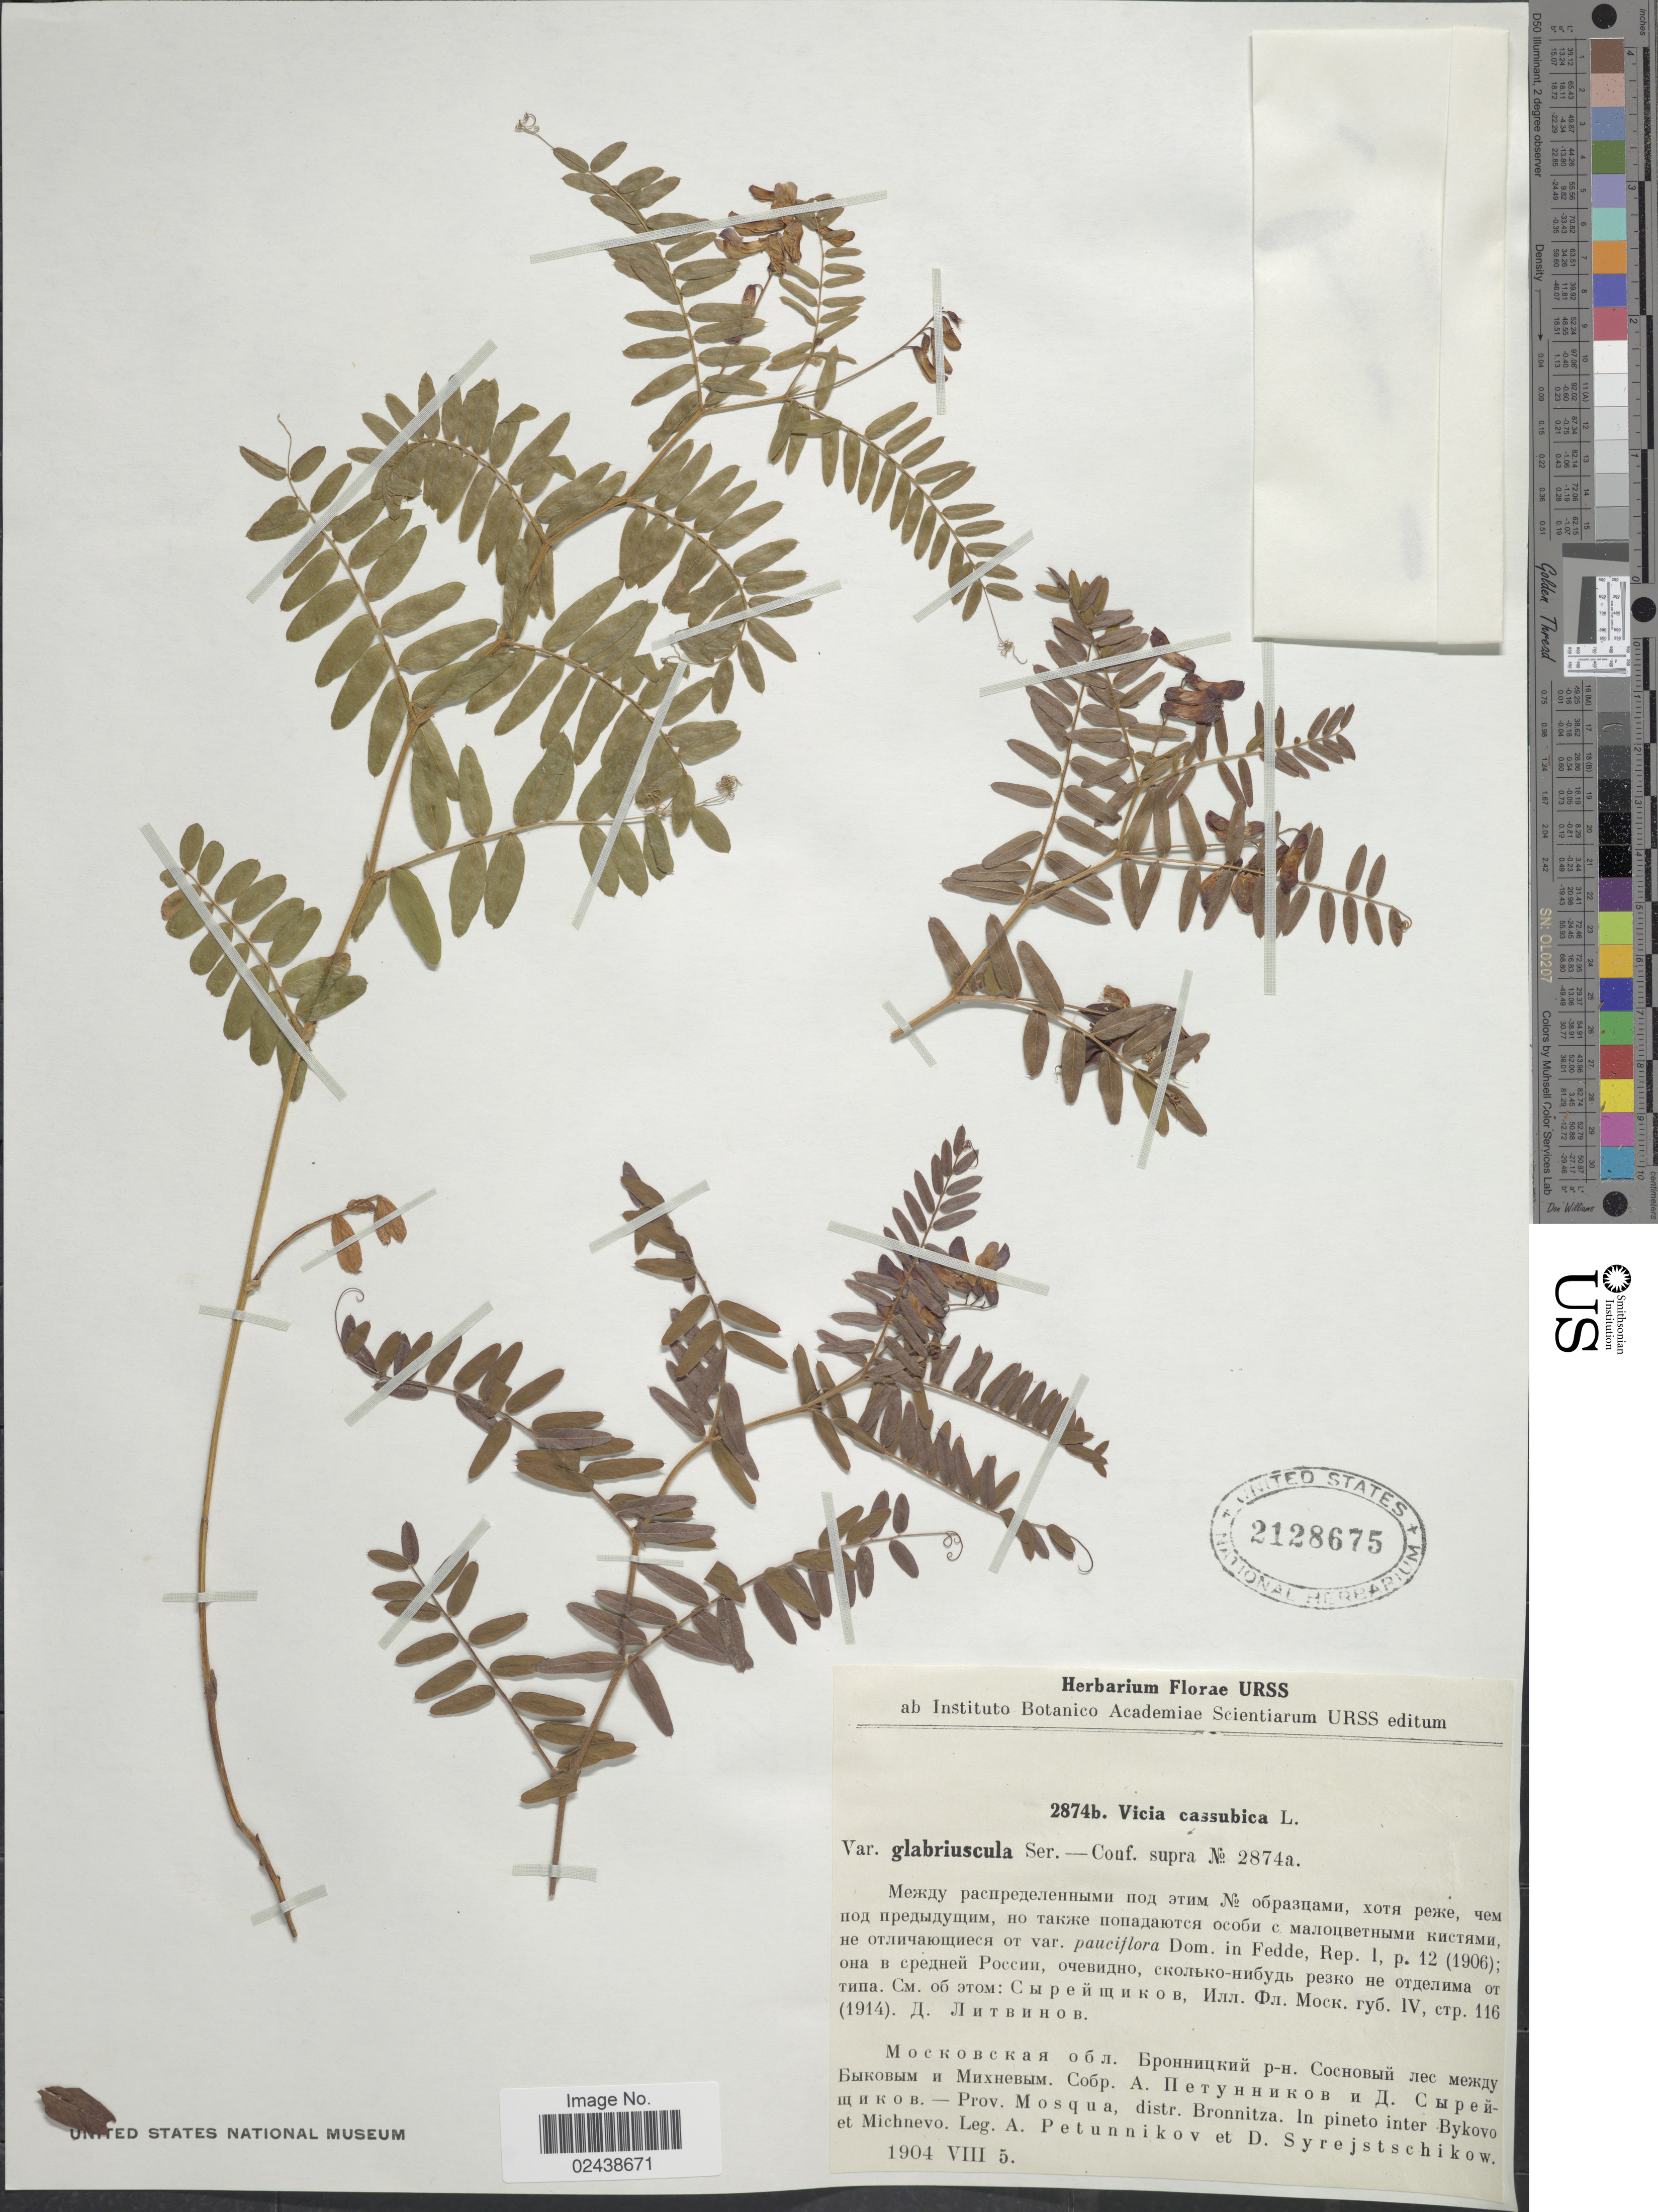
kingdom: Plantae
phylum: Tracheophyta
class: Magnoliopsida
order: Fabales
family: Fabaceae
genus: Vicia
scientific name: Vicia cassubica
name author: L.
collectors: A. Petunnikov & D. Syrejstschikow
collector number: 2874b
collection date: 1904-08-05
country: Russian Federation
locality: Prov. Mosqua, distr. Bronnitza. In Pineto inter Bykovo et Michnevo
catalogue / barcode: US 2128675